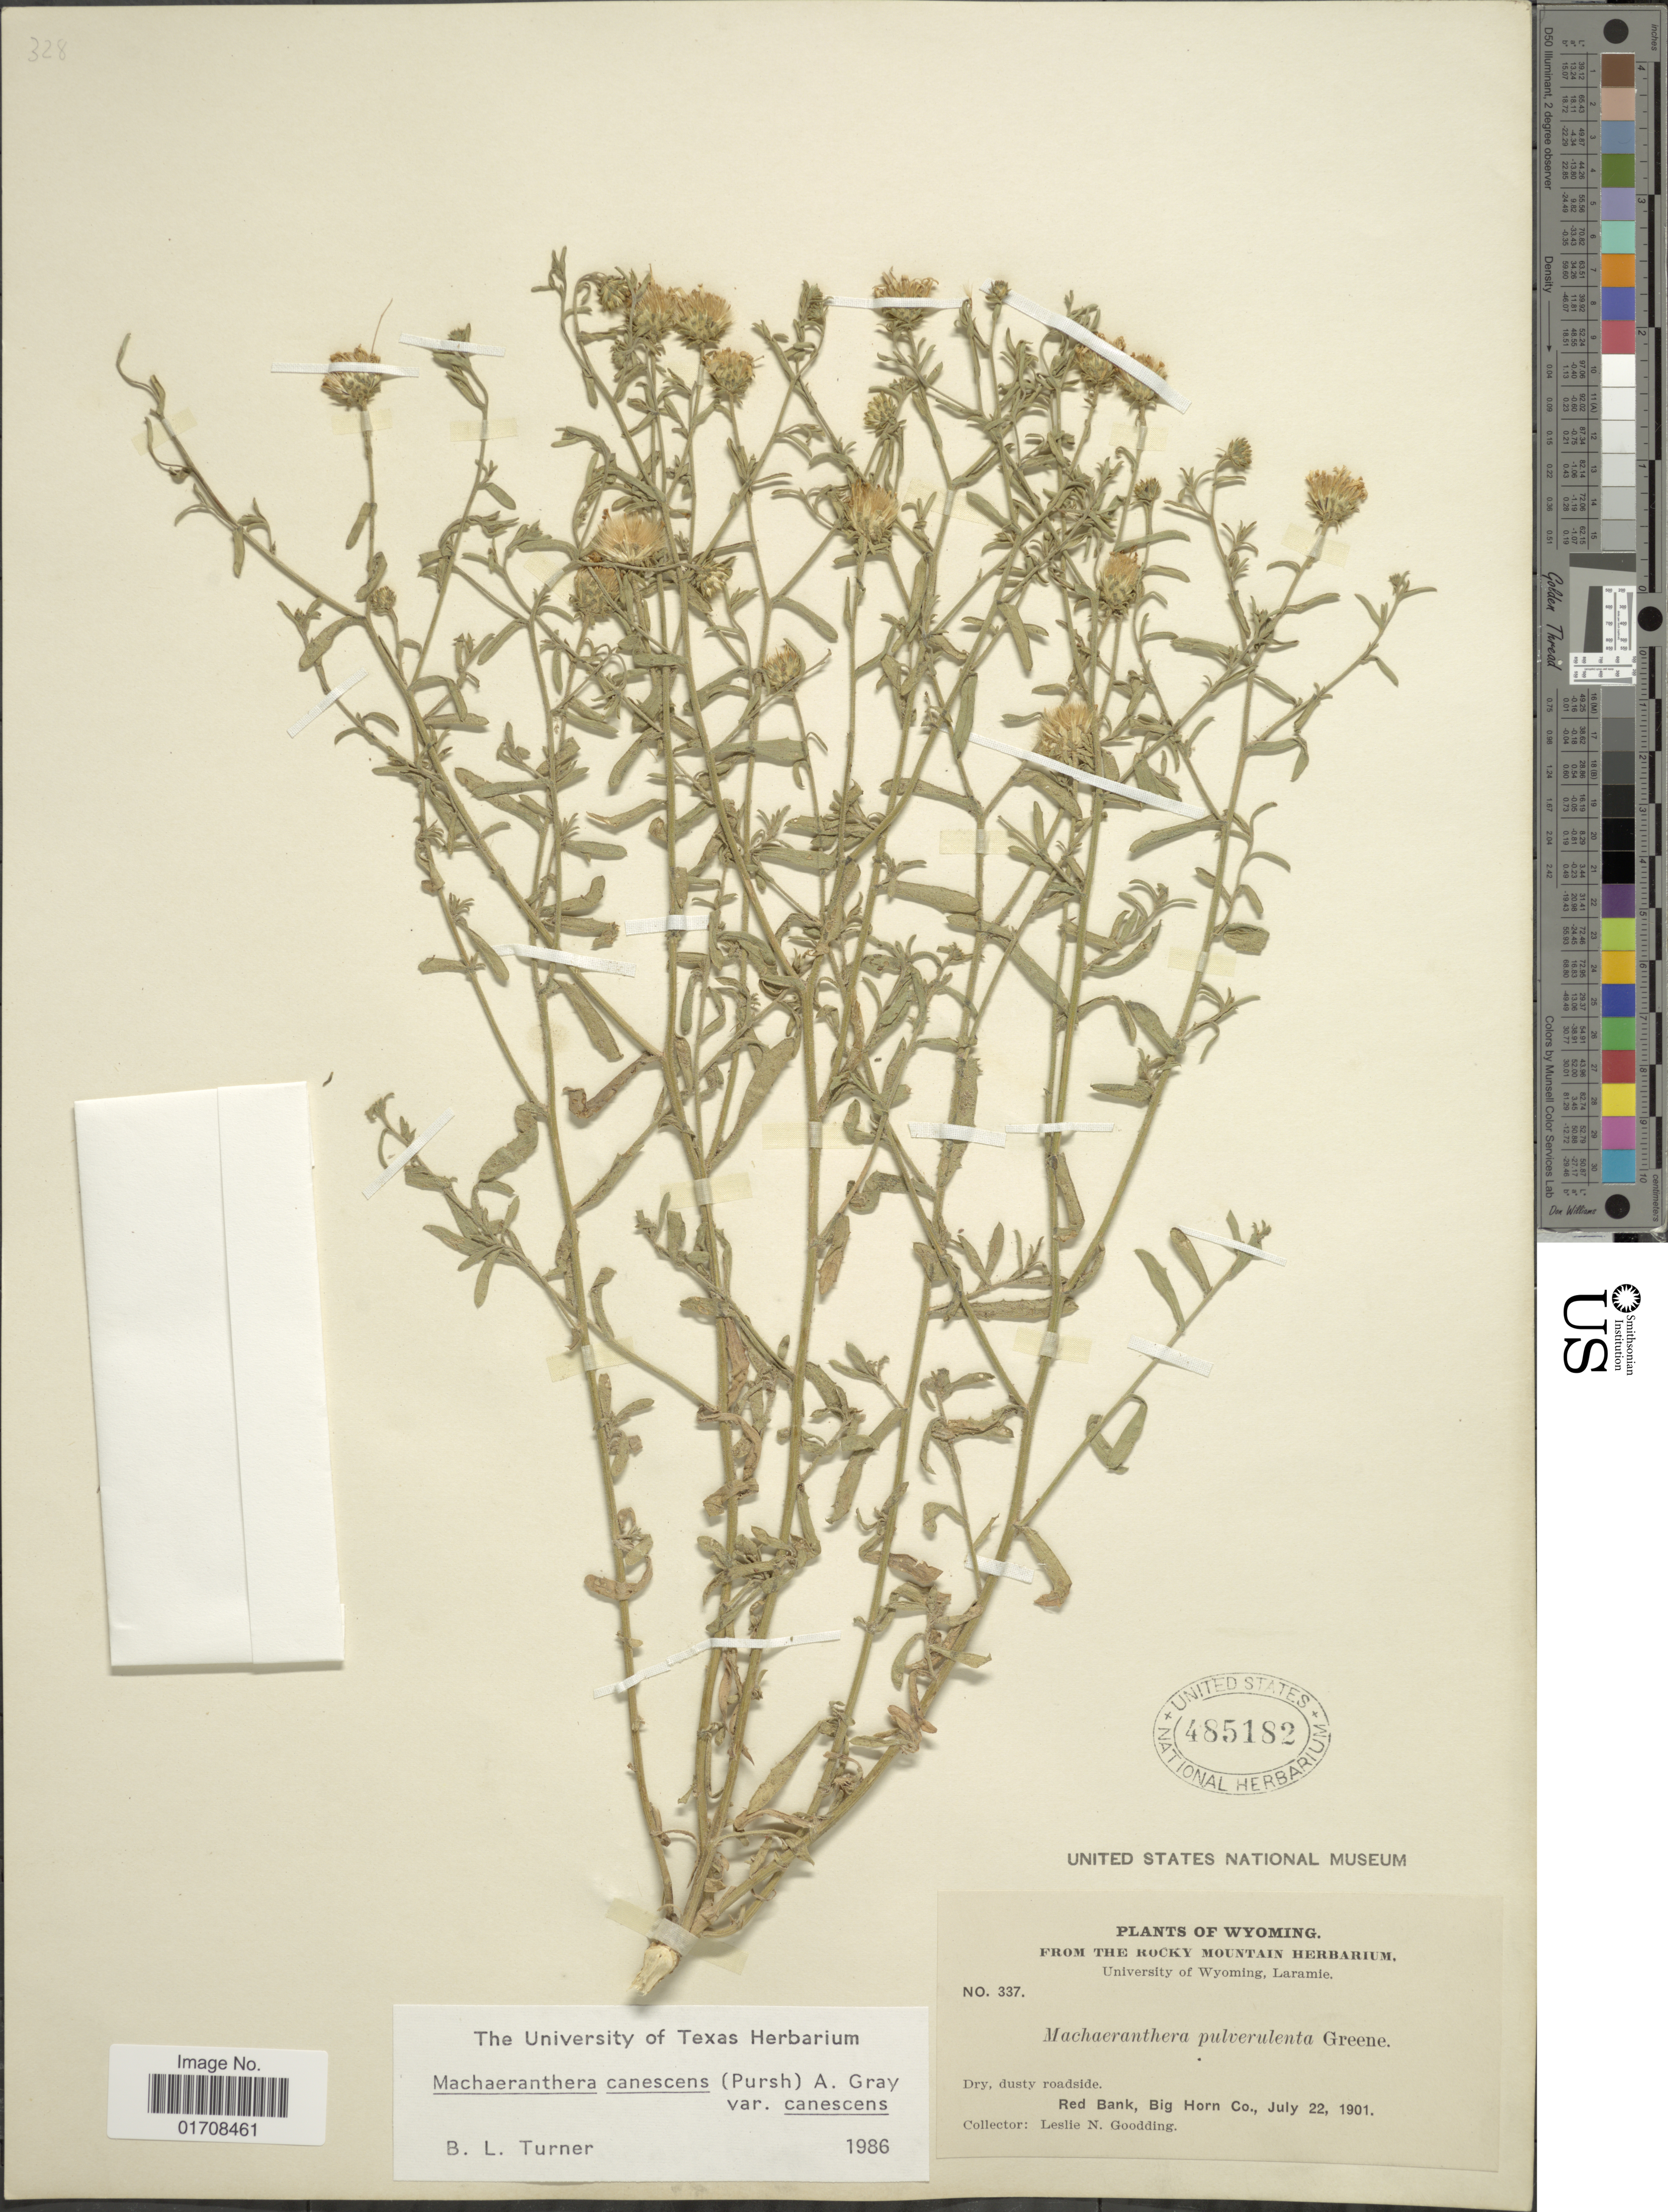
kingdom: Plantae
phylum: Tracheophyta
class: Magnoliopsida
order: Asterales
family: Asteraceae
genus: Machaeranthera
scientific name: Machaeranthera canescens var. canescens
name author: (Pursh) A. Gray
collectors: L. N. Goodding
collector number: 337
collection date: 1901-07-22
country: United States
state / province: Wyoming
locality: Red Bank, Big Horn Co.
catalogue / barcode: US 485182